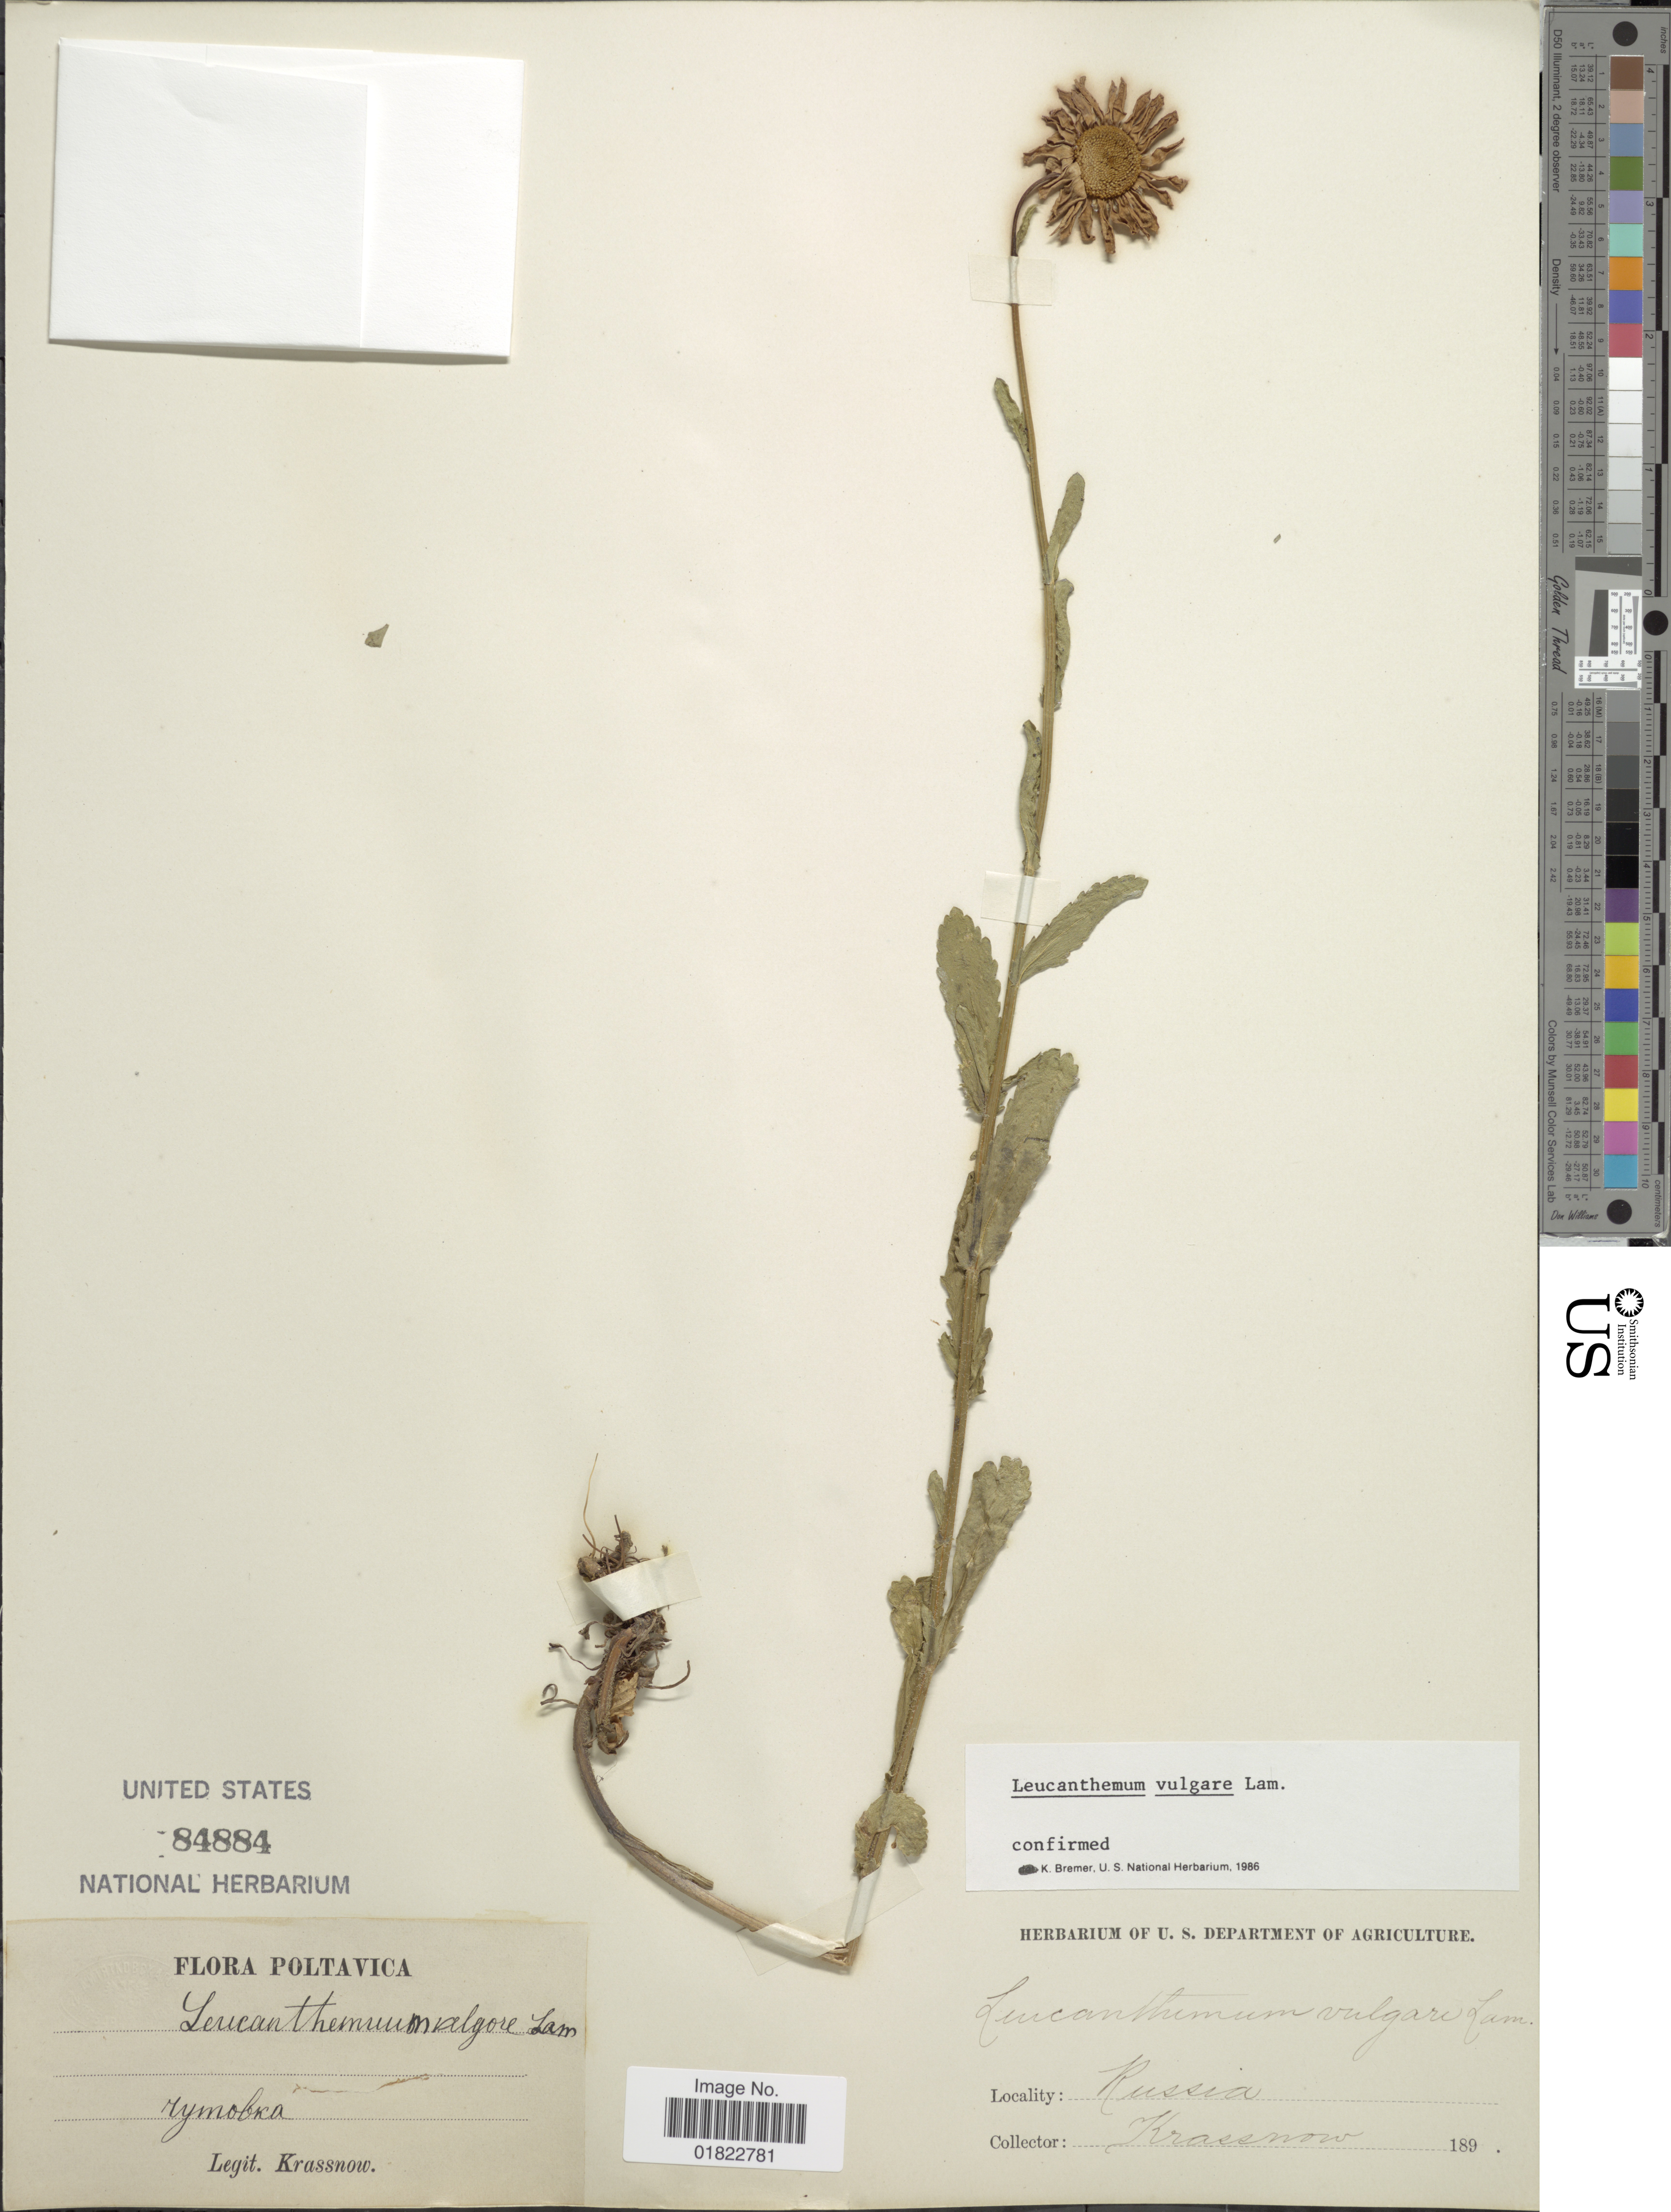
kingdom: Plantae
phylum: Tracheophyta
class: Magnoliopsida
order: Asterales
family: Asteraceae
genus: Leucanthemum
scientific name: Leucanthemum vulgare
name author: Lam.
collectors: -. Krassnow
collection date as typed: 189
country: Ukraine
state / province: Poltava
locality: Chutovka.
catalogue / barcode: US 84884